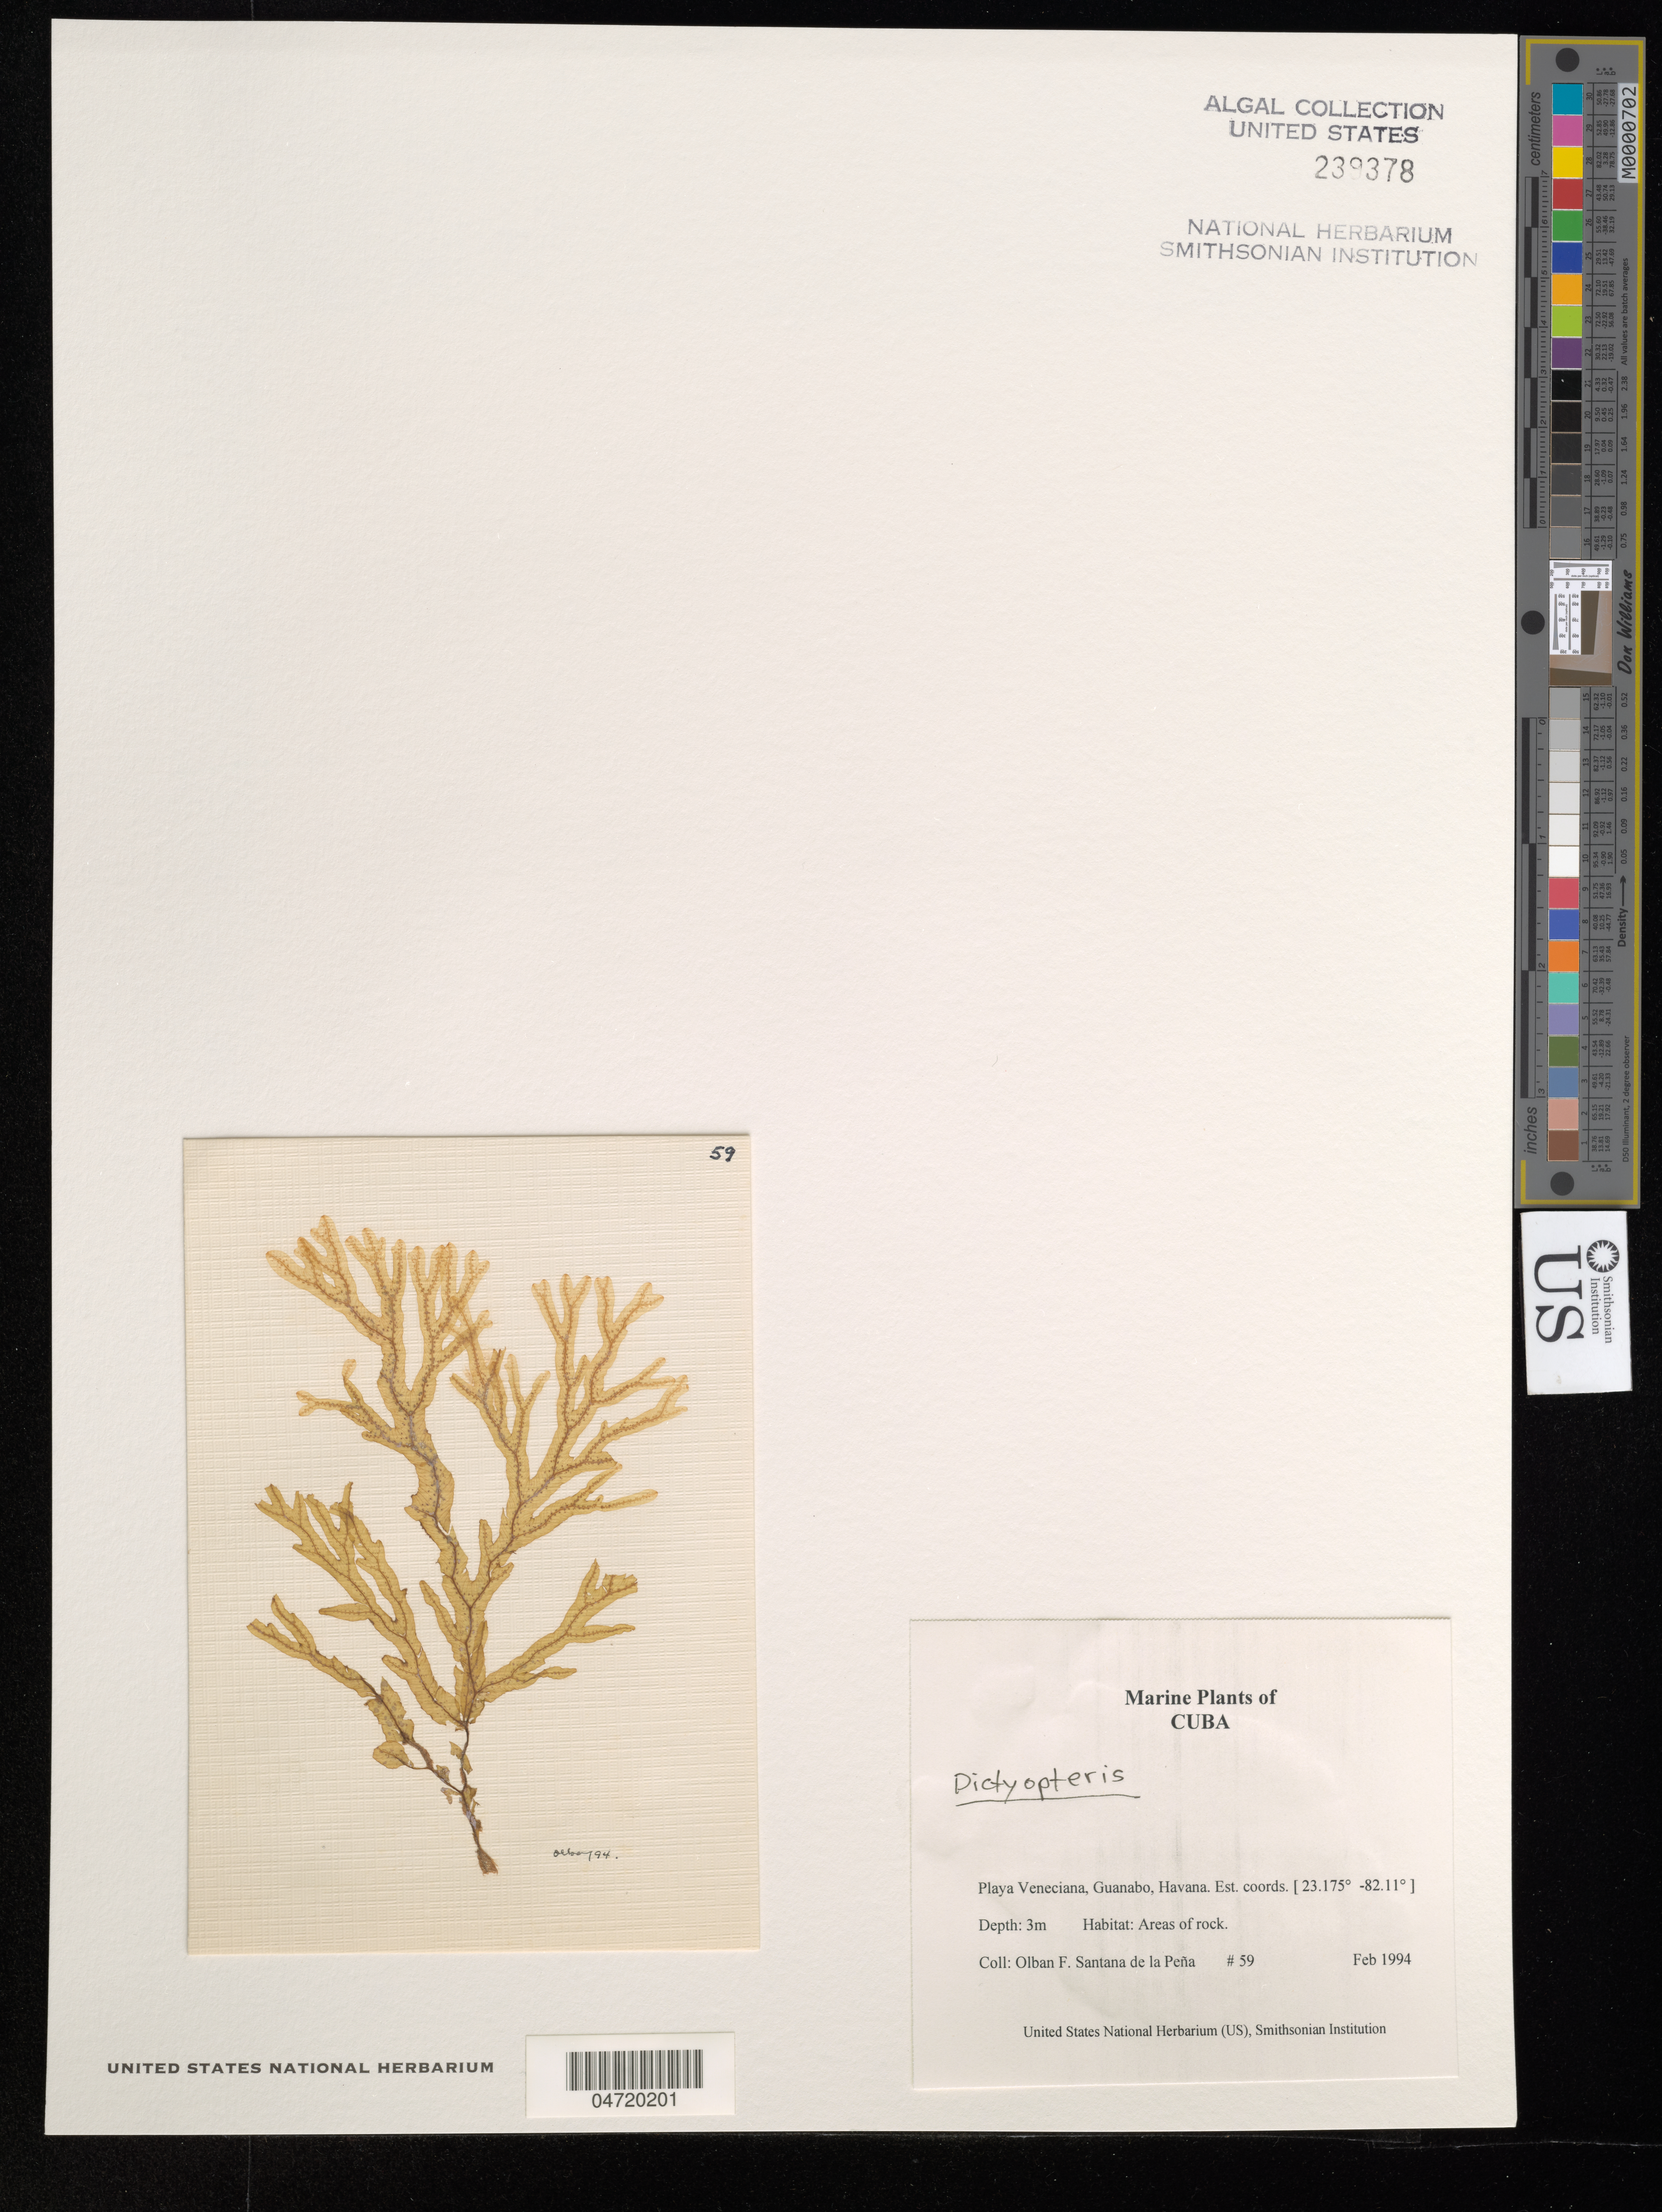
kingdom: Chromista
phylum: Ochrophyta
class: Phaeophyceae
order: Dictyotales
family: Dictyotaceae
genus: Dictyopteris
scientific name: Dictyopteris sp.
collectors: O. Santana de la Peña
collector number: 59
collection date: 1994-02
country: Cuba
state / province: La Habana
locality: Playa Veneciana, Guanabo, Havana.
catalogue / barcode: US 239378